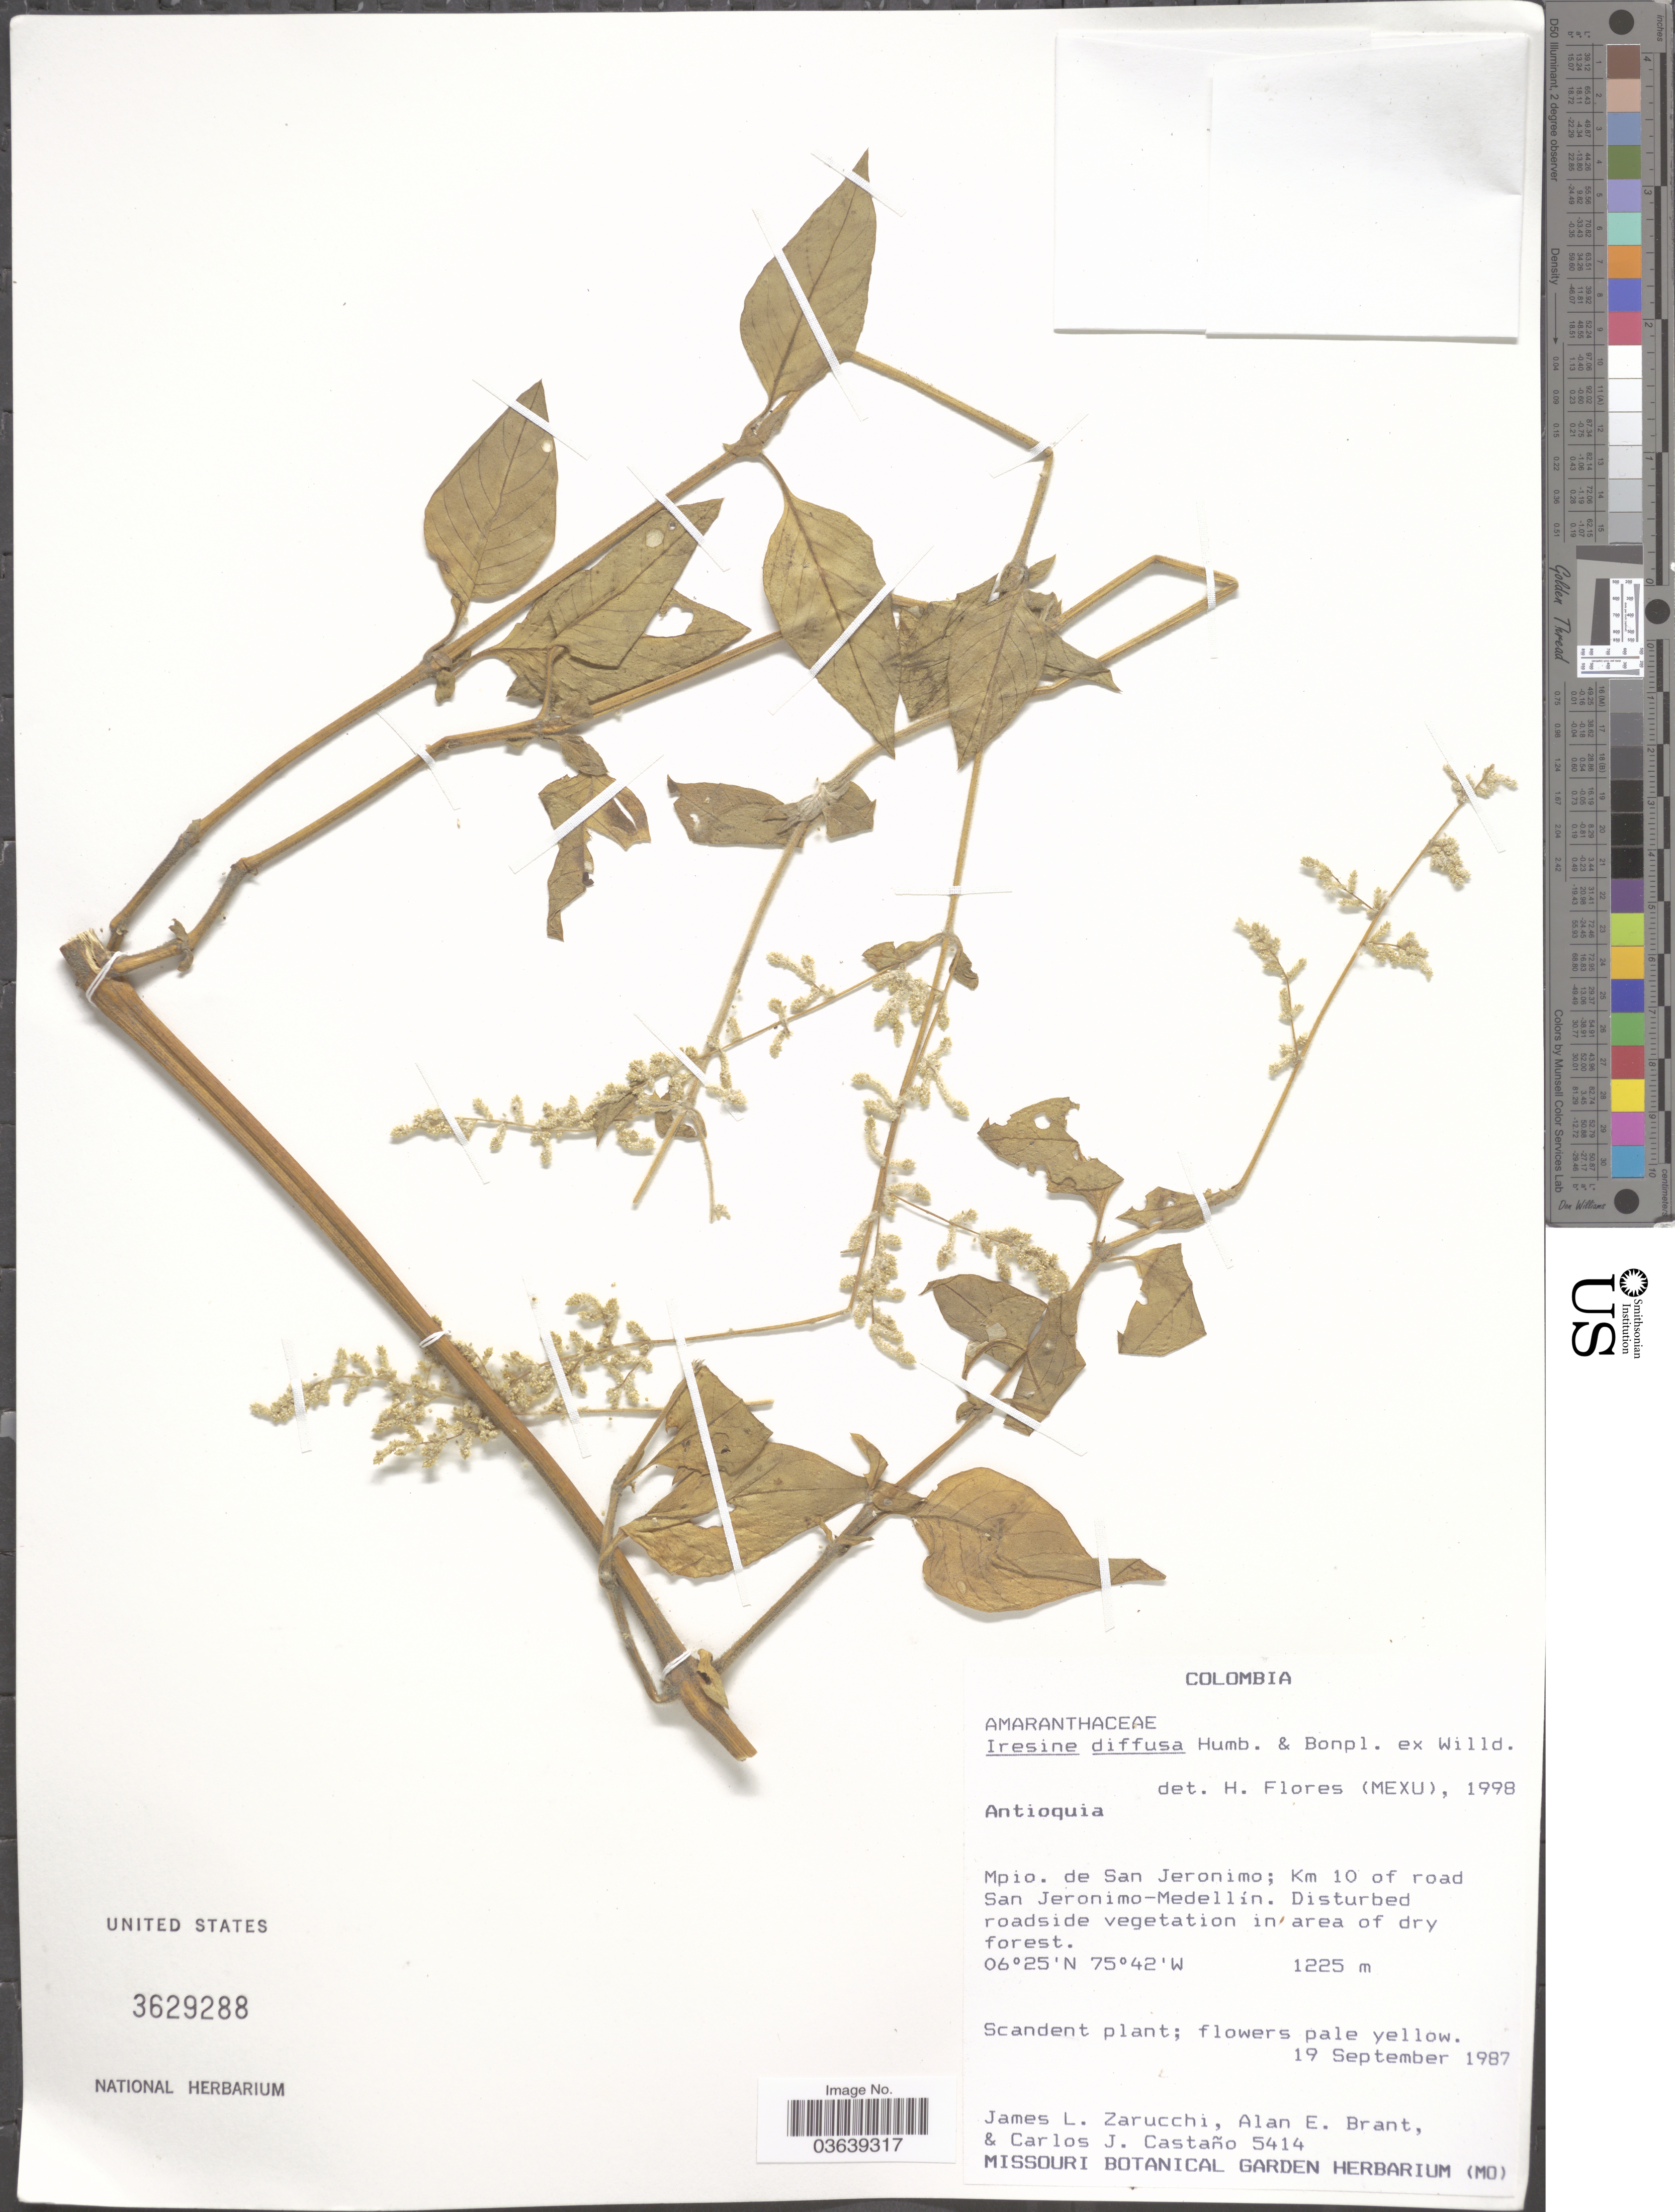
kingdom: Plantae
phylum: Tracheophyta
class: Magnoliopsida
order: Caryophyllales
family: Amaranthaceae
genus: Iresine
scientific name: Iresine celosia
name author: L.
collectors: J. L. Zarucchi, A. Brant & C. Castaño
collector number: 5414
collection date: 1987-09-19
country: Colombia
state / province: Antioquia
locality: Mpio. de San Jeronimo; Km 10 of road San Jeronimo-Medellín.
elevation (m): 1225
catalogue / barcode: US 3629288